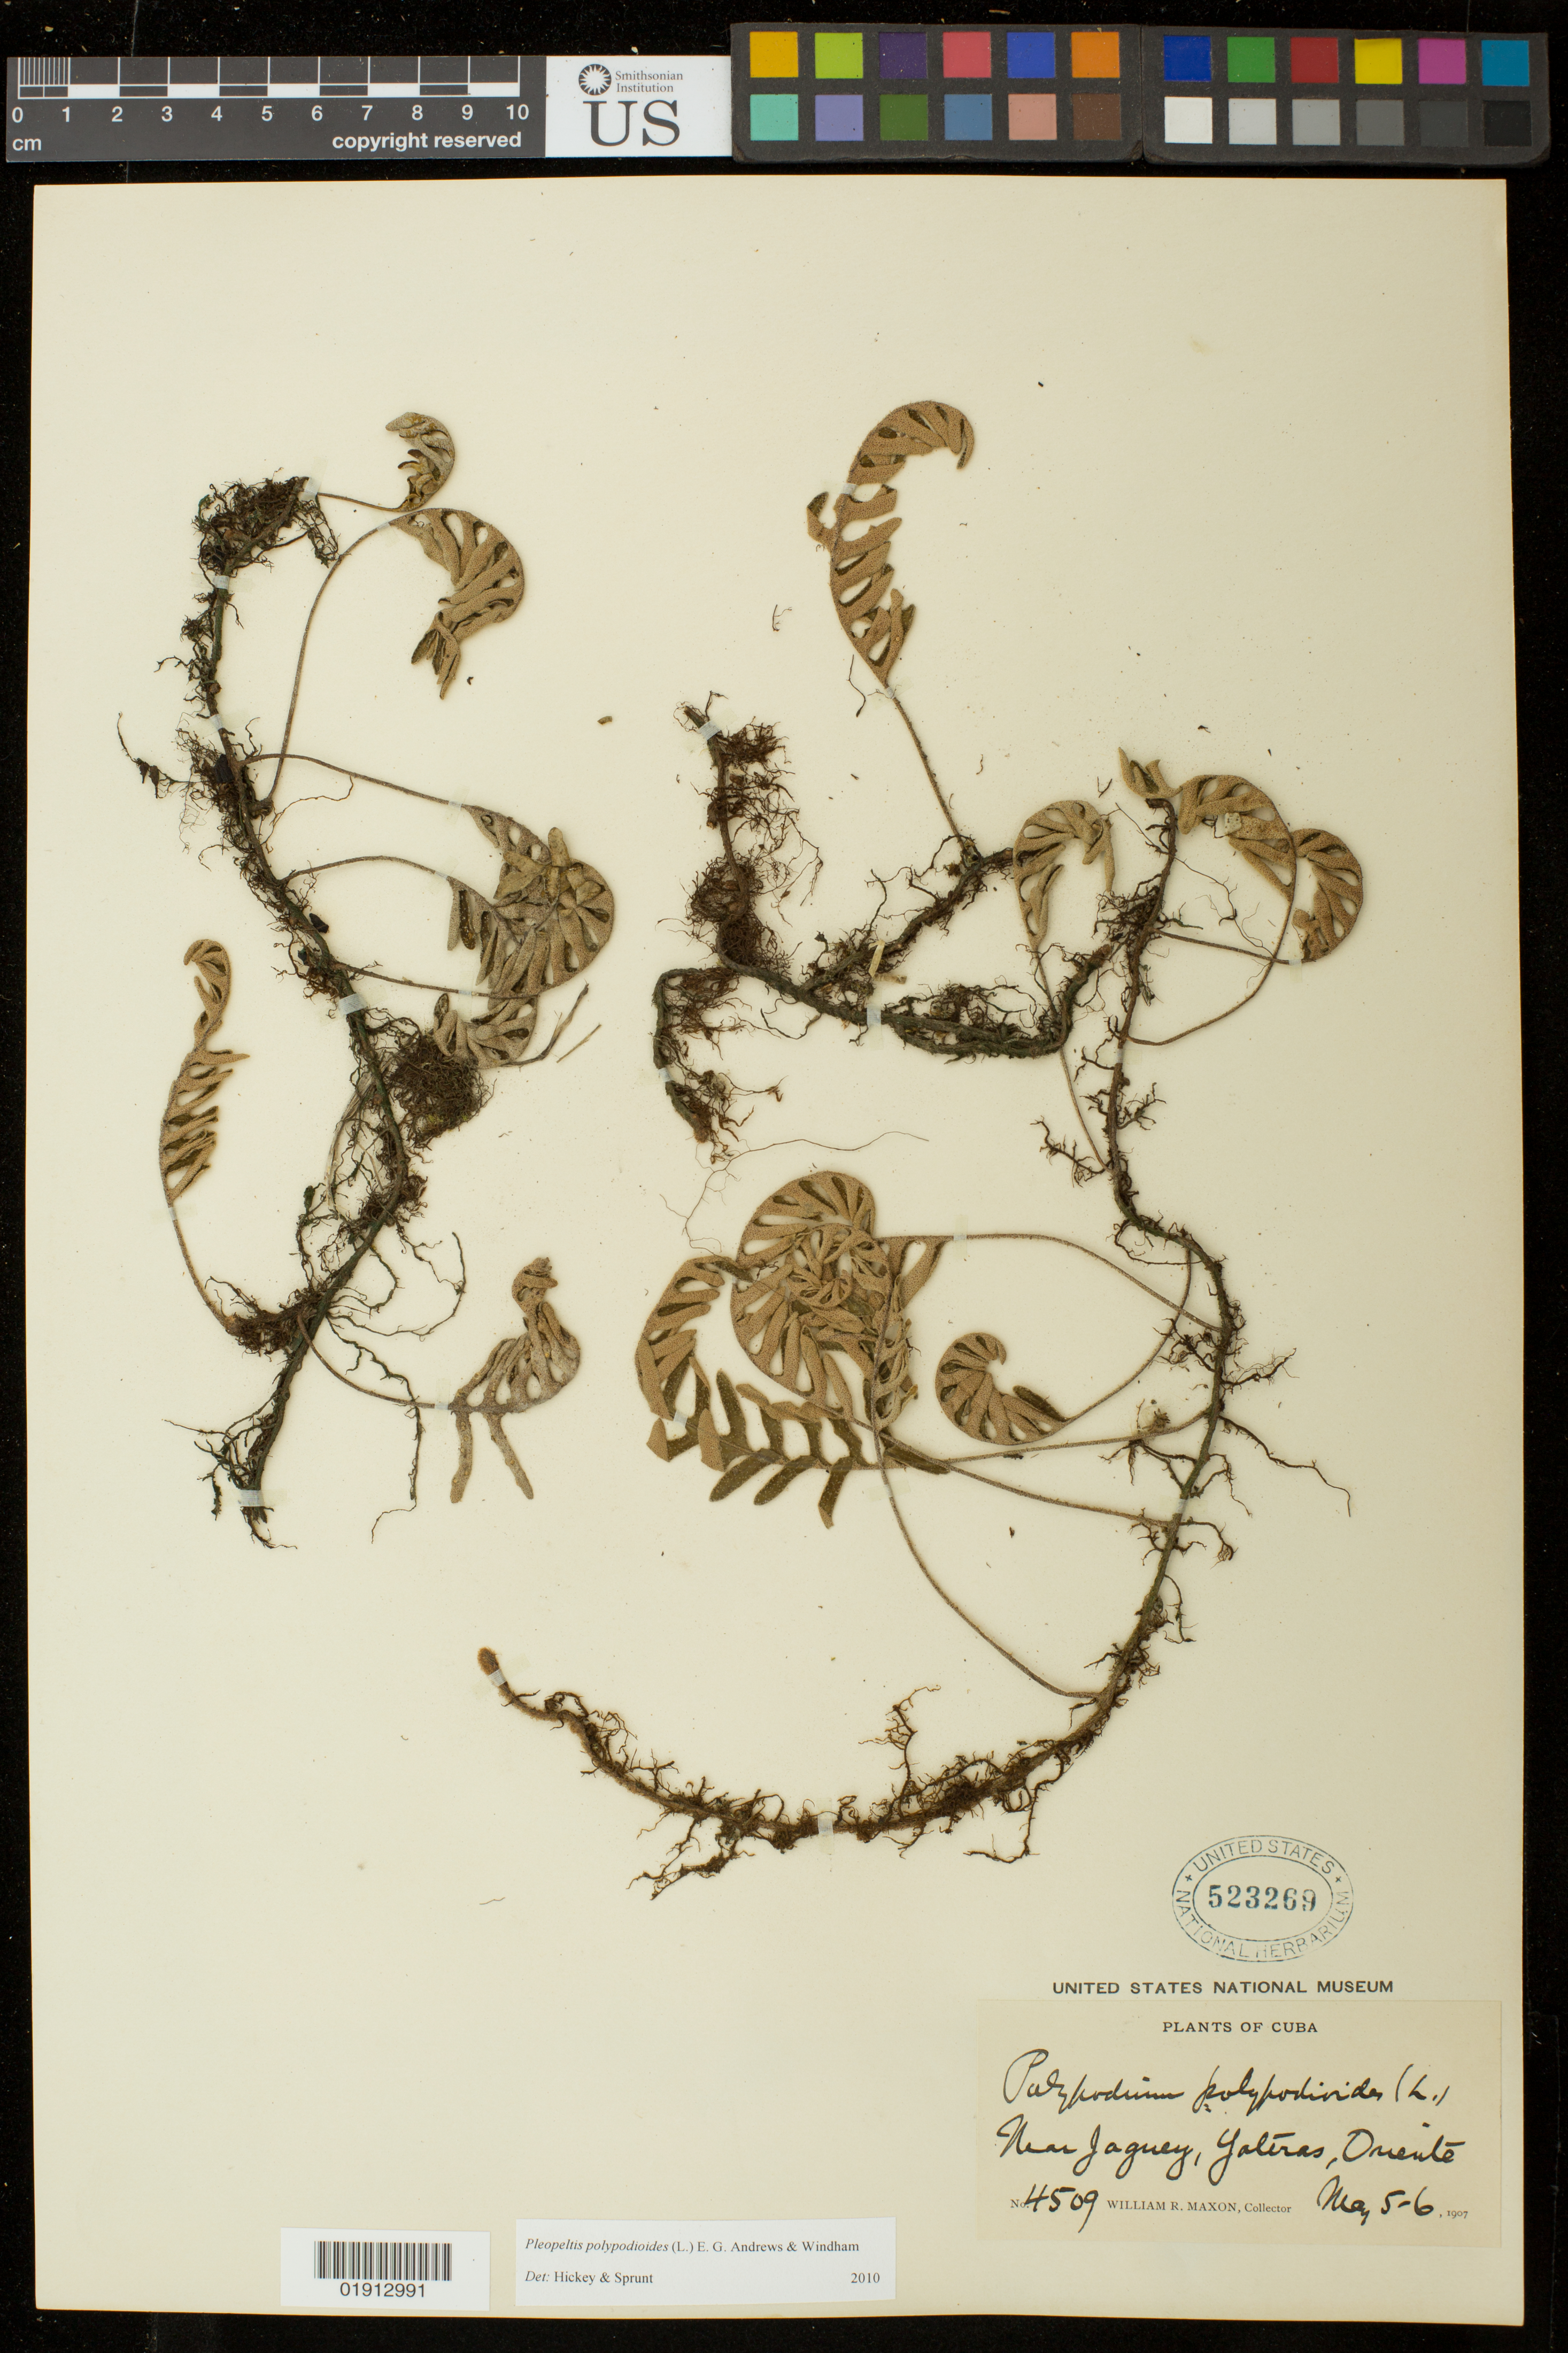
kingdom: Plantae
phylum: Tracheophyta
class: Polypodiopsida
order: Polypodiales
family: Polypodiaceae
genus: Pleopeltis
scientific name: Pleopeltis polypodioides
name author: (L.) E.G. Andrews & Windham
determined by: Hickey, R. J.; Sprunt, S. V.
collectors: W. R. Maxon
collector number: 4509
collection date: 1907-05-05/1907-05-06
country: Cuba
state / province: Oriente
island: Cuba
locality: Near Jaguey, Yateras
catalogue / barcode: US 523269